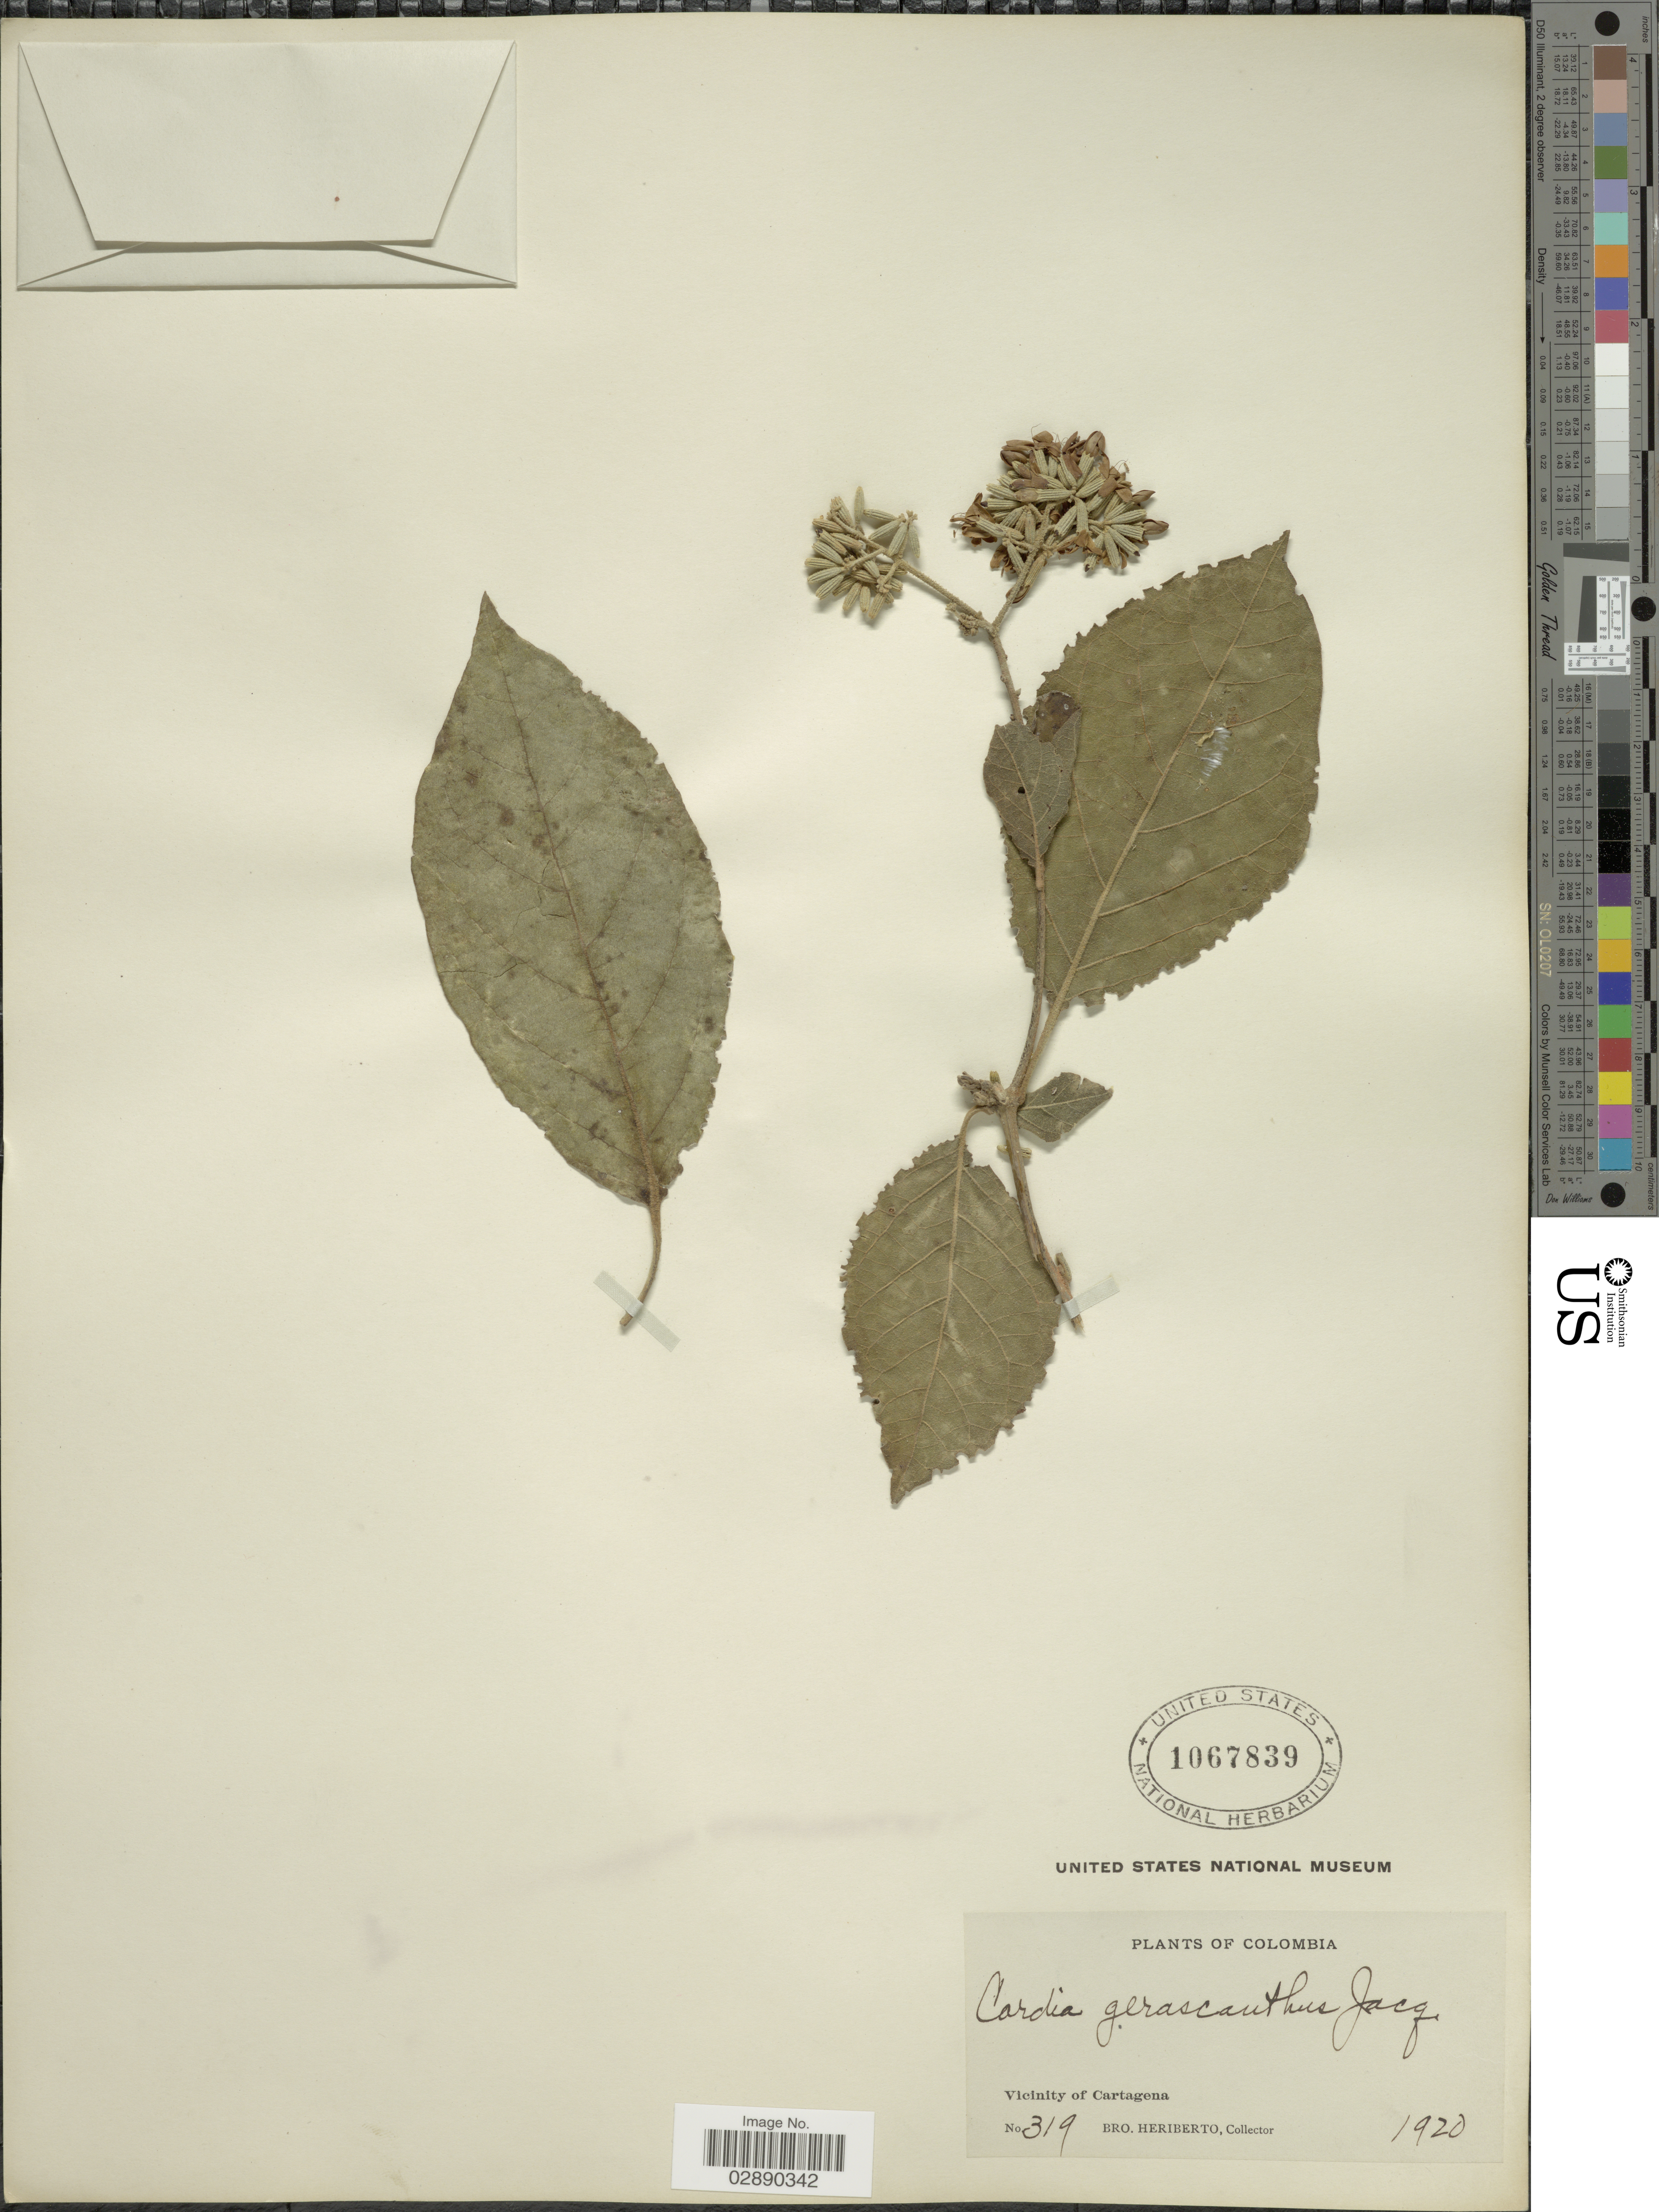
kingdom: Plantae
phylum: Tracheophyta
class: Magnoliopsida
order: Boraginales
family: Cordiaceae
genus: Cordia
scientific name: Cordia alliodora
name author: (Ruiz & Pav.) Oken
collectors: B. Heriberto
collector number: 319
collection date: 1920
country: Colombia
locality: Vicinity of Cartagena.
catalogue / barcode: US 1067839